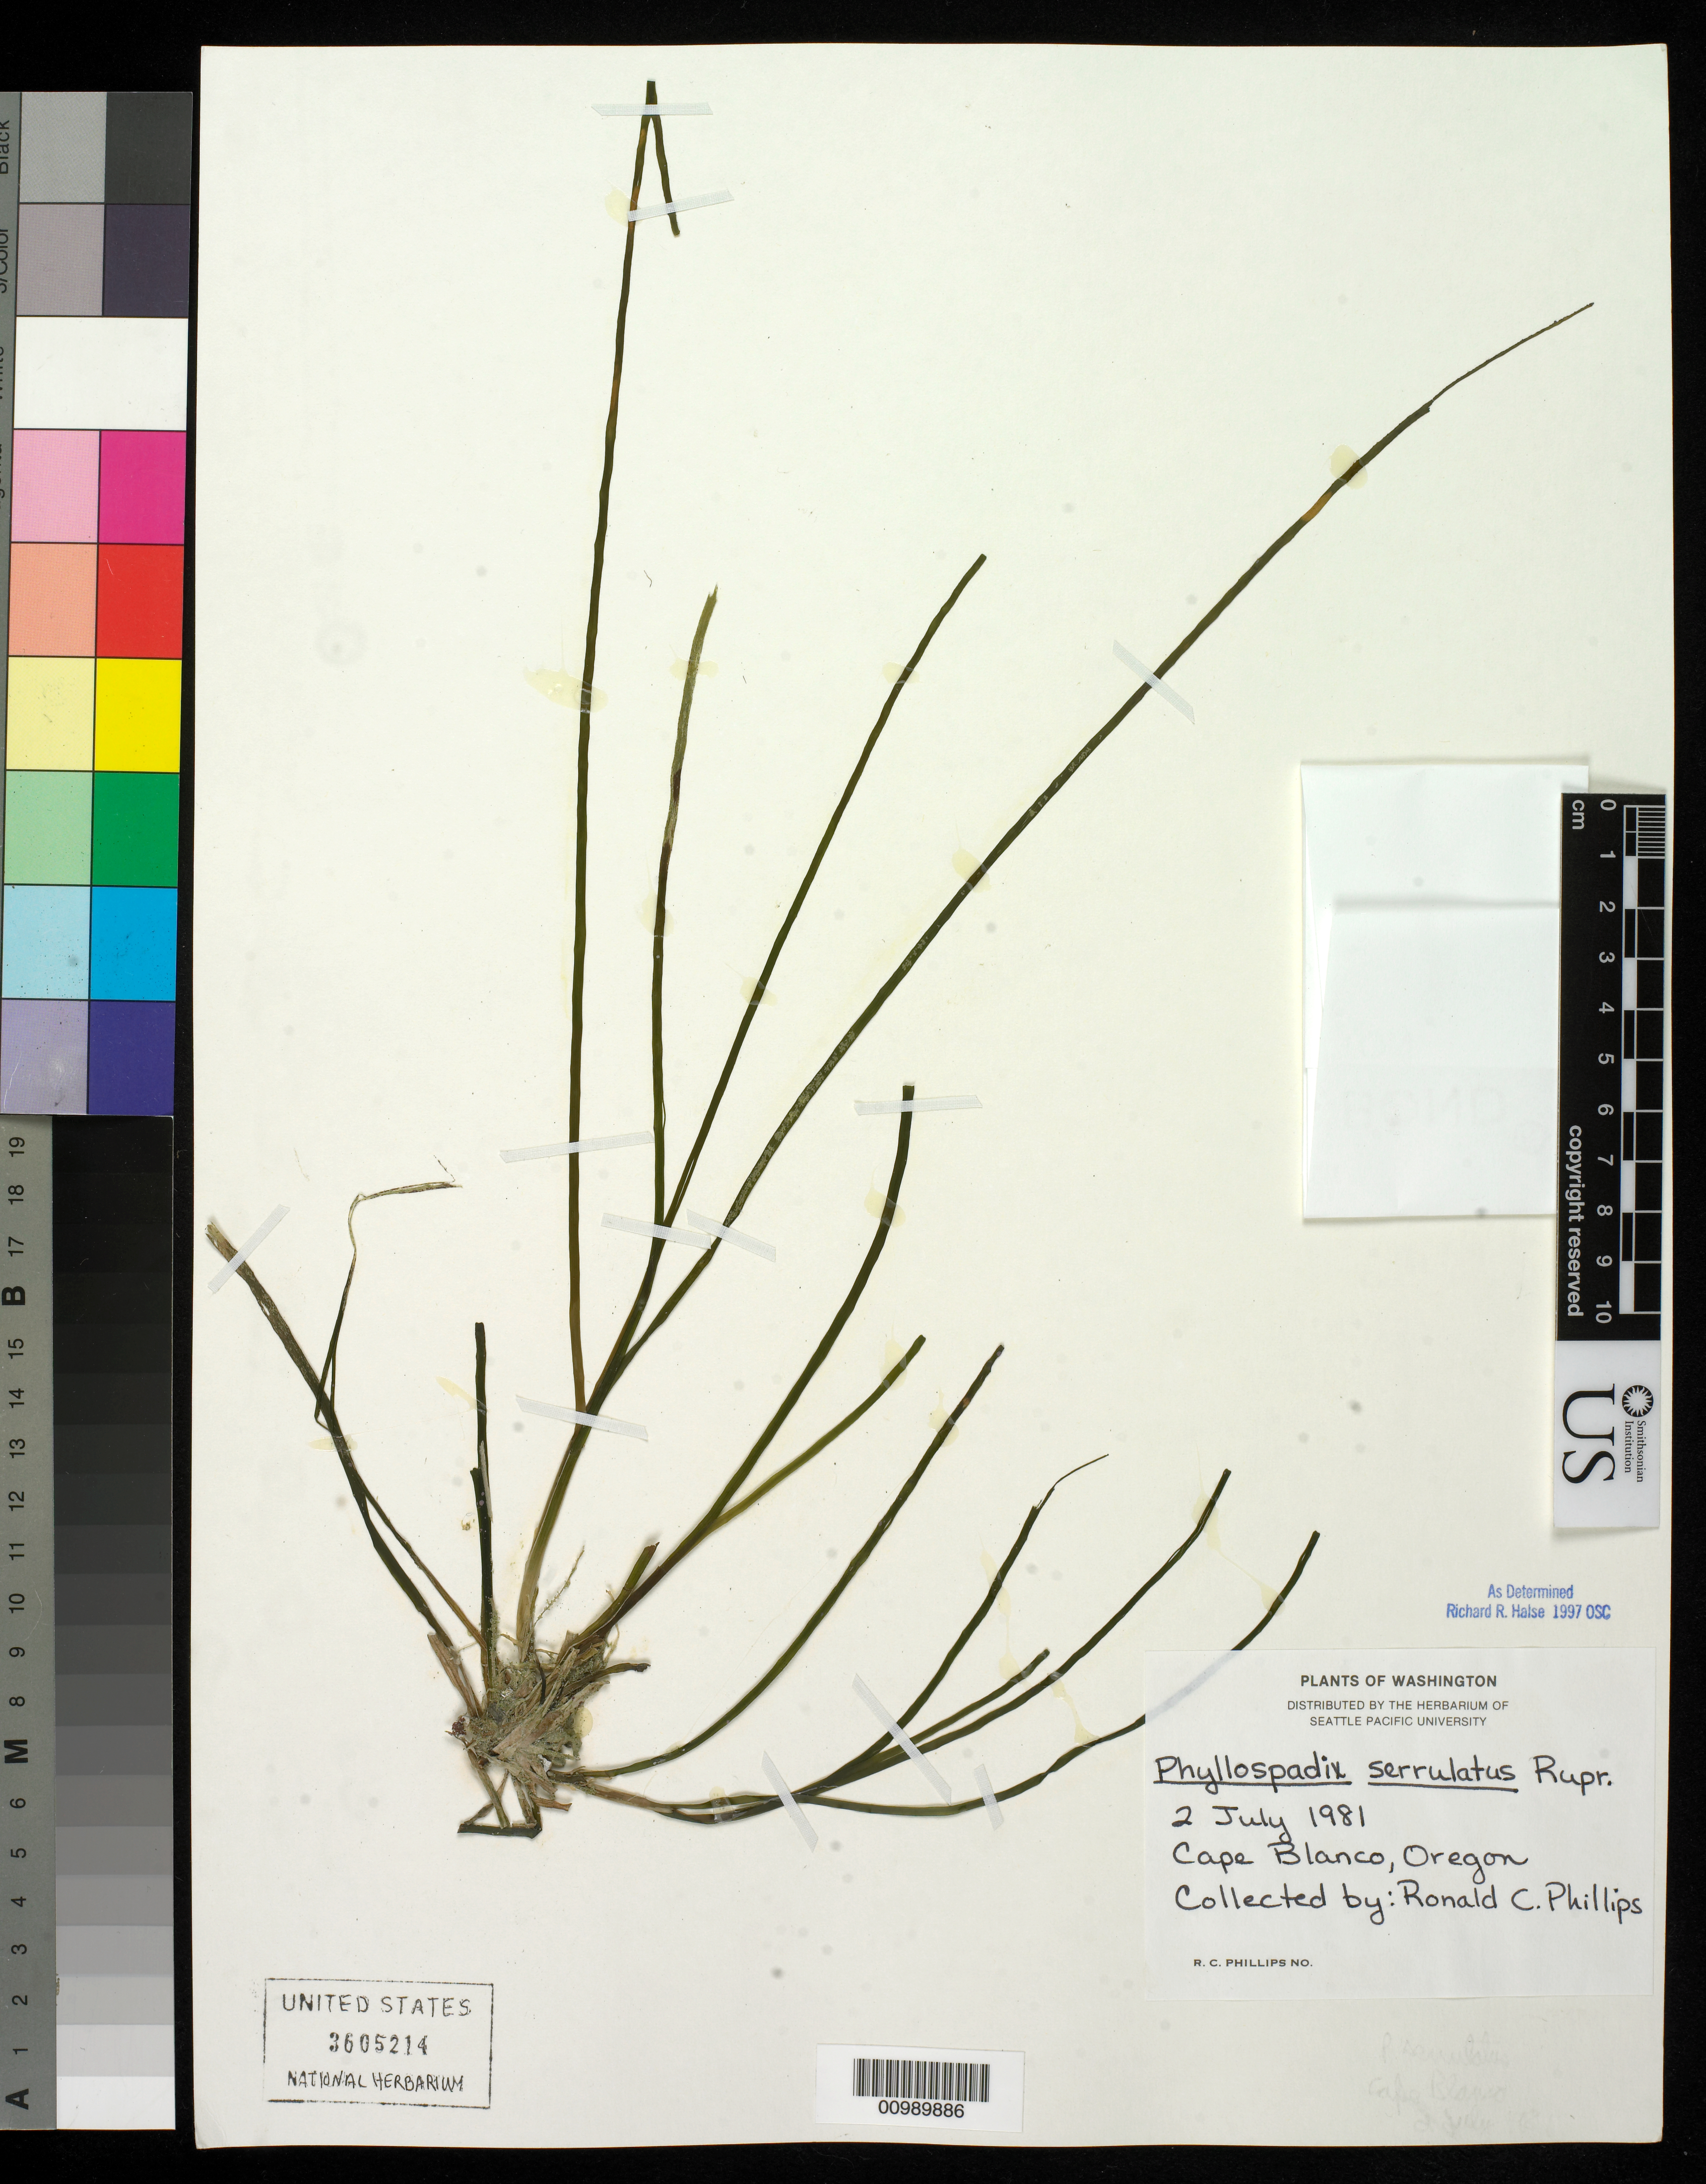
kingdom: Plantae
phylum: Tracheophyta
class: Liliopsida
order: Alismatales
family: Zosteraceae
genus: Phyllospadix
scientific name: Phyllospadix serrulatus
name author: Rupr.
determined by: Halse, R. R.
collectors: R. C. Phillips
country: United States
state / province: Oregon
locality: Cape Blanco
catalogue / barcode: US 3605214